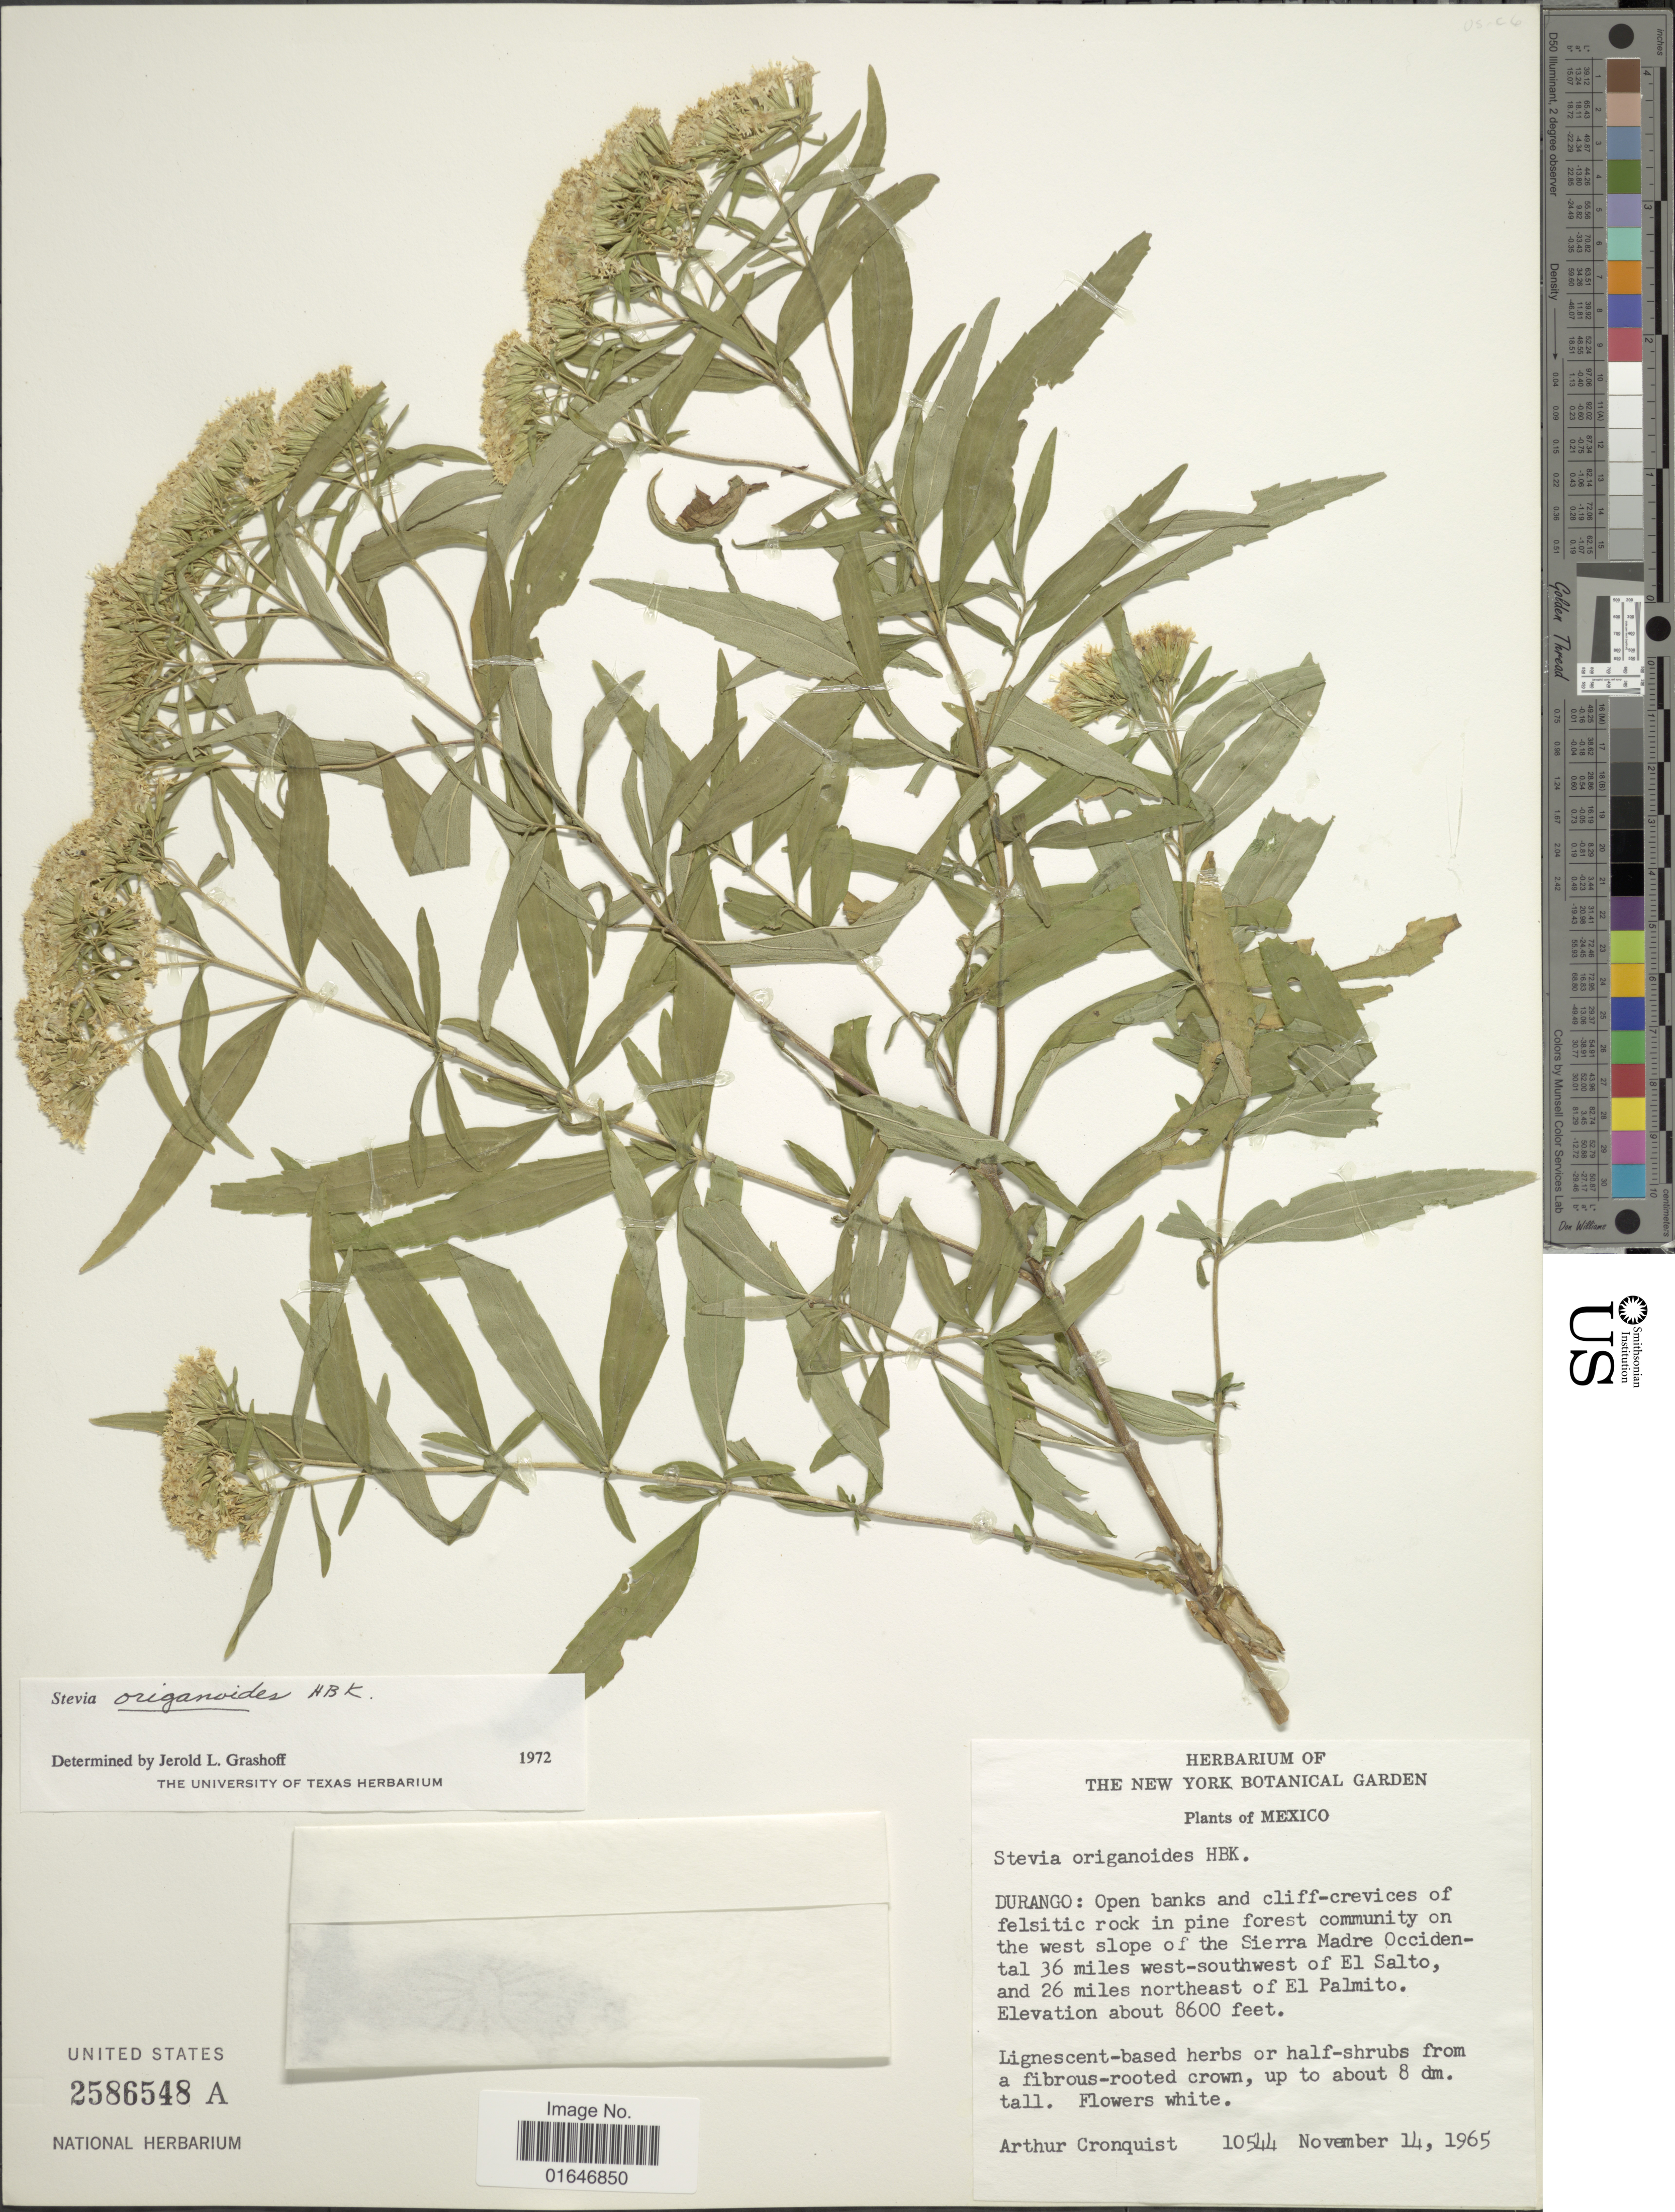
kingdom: Plantae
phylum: Tracheophyta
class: Magnoliopsida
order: Asterales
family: Asteraceae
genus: Stevia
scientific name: Stevia origanoides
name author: Kunth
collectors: A. J. Cronquist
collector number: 10544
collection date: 1965-11-14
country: Mexico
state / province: Durango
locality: On the west slope of the Sierra Madre Occidental 36 miles west-southwest of El Salto, and 26 miles northeast of El Palmito.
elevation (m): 2621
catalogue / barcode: US 2586548A